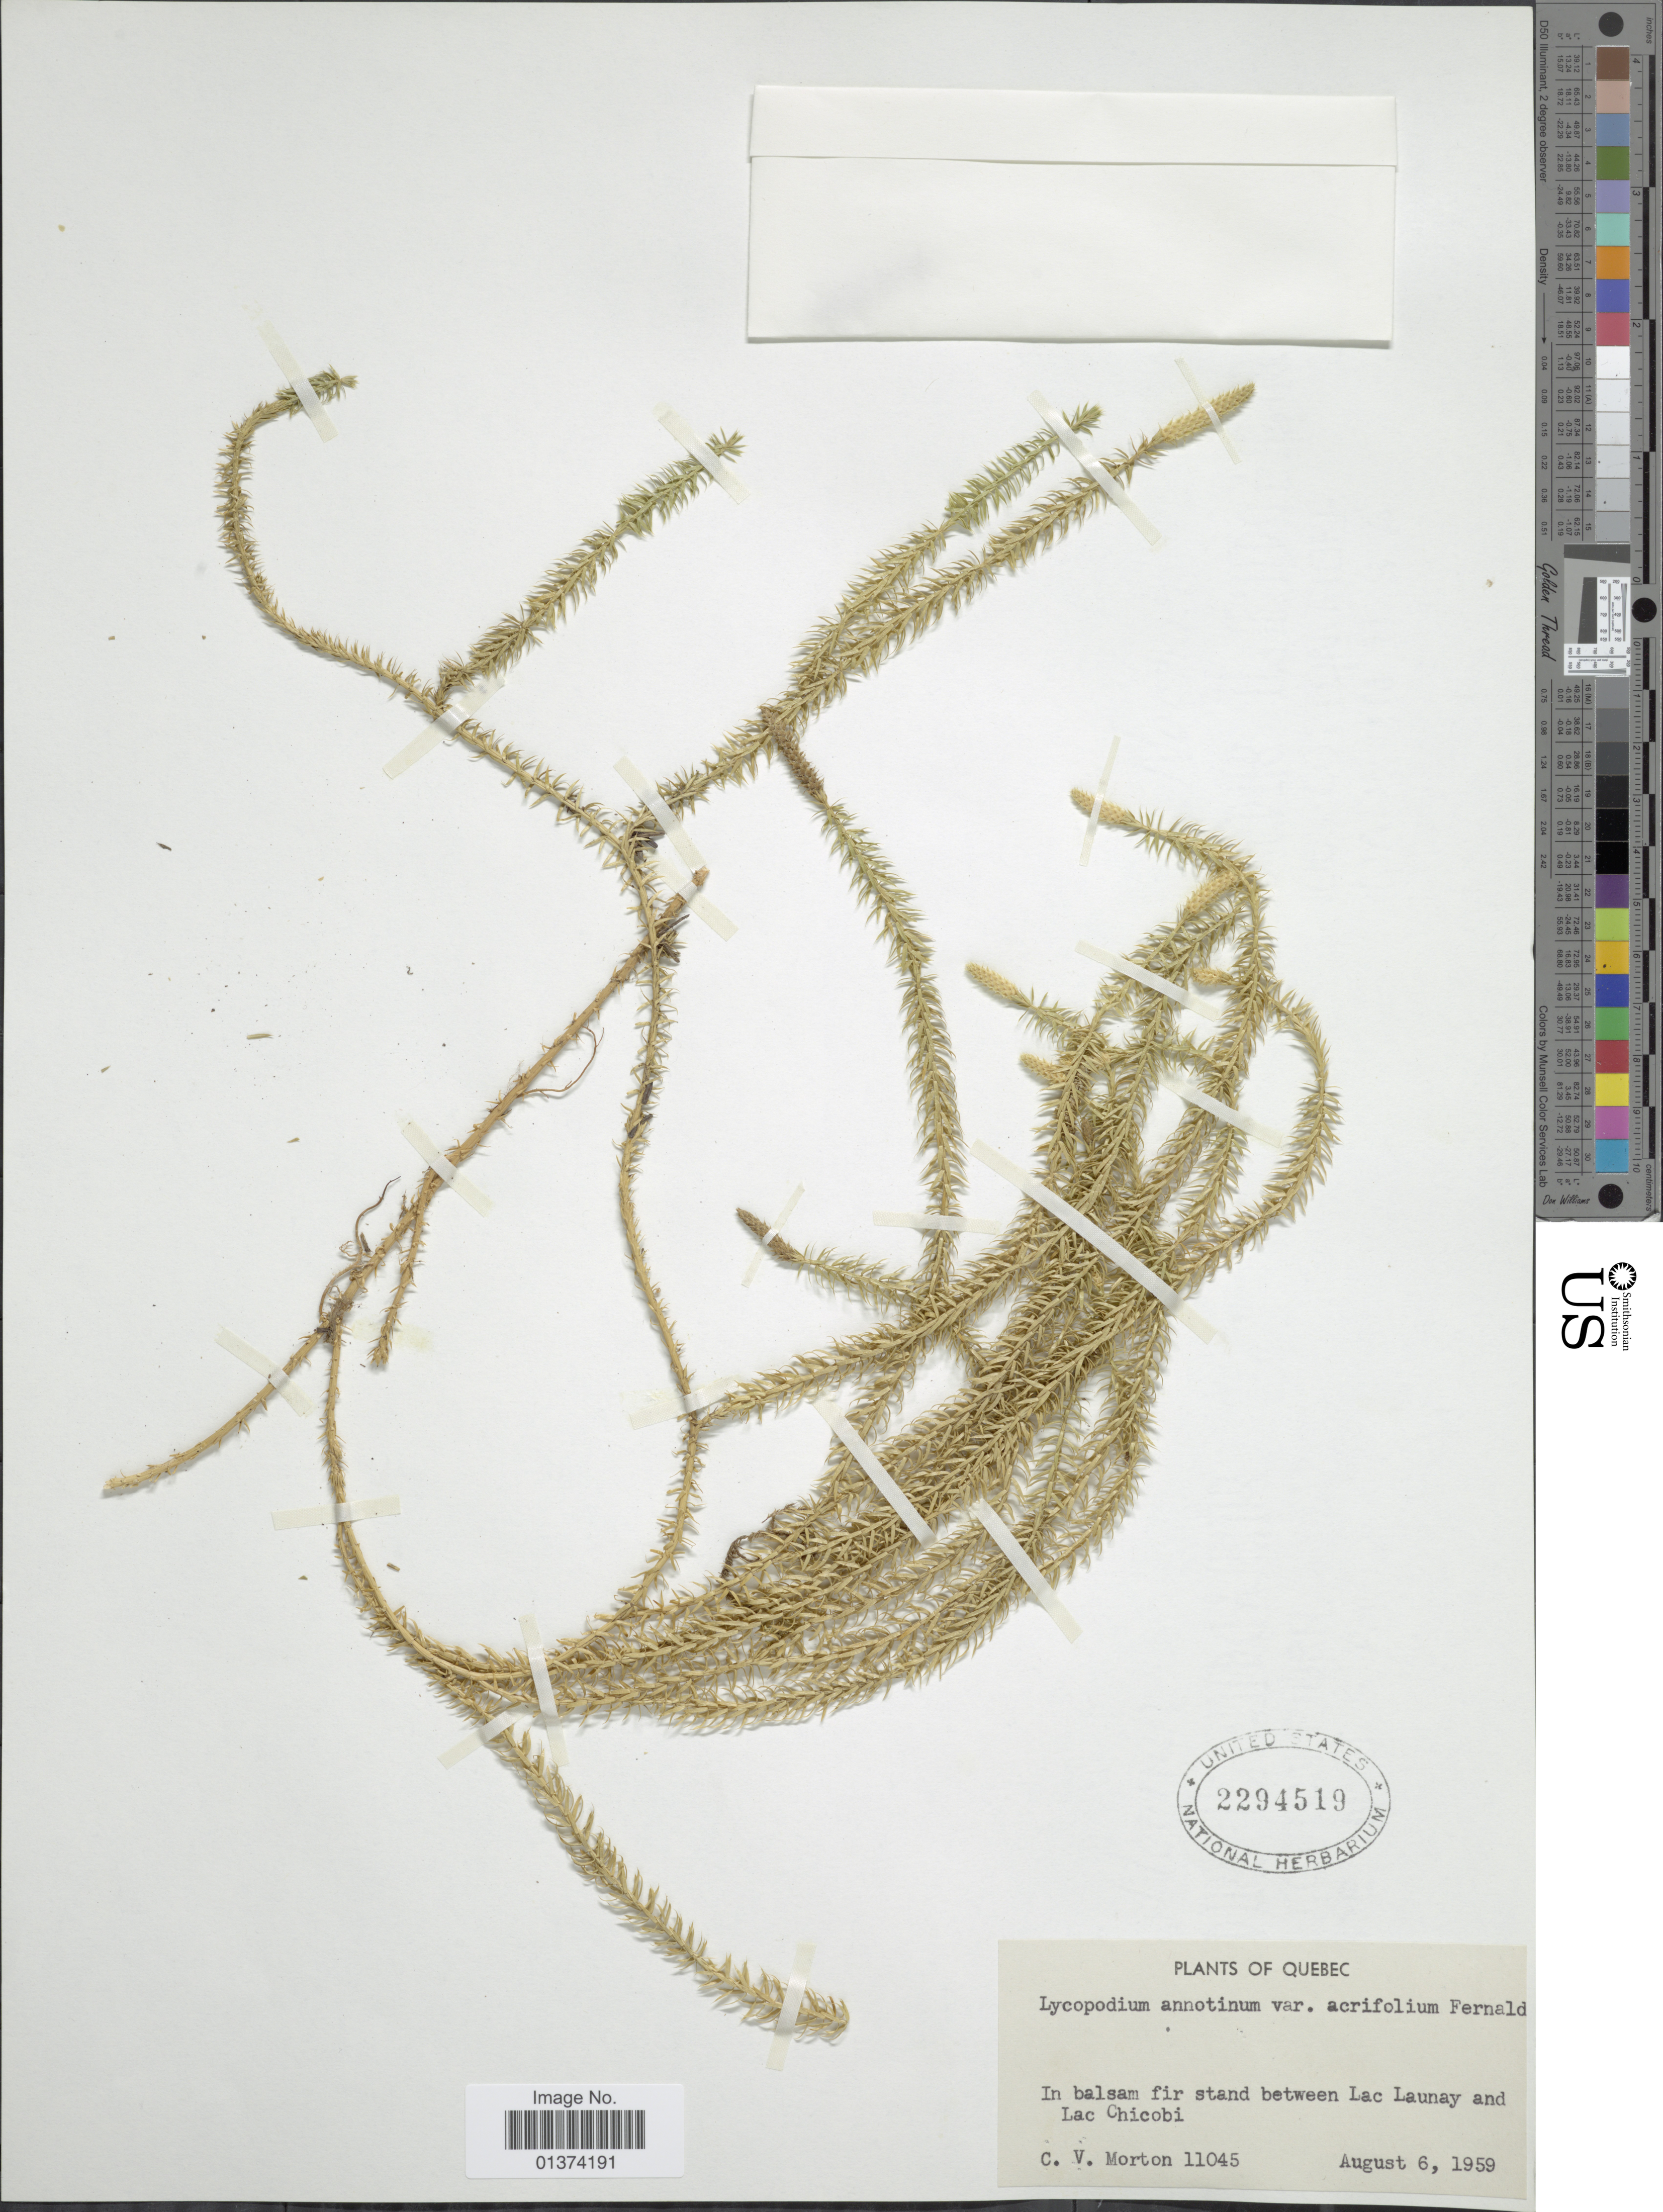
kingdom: Plantae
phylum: Tracheophyta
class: Lycopodiopsida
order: Lycopodiales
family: Lycopodiaceae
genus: Spinulum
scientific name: Spinulum annotinum subsp. annotinum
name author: (L.) A. Haines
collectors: C. V. Morton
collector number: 11045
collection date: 1959-08-06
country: Canada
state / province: Quebec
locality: In balsam fir stand between Lac Launay and Lac Chicobi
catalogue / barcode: US 2294519